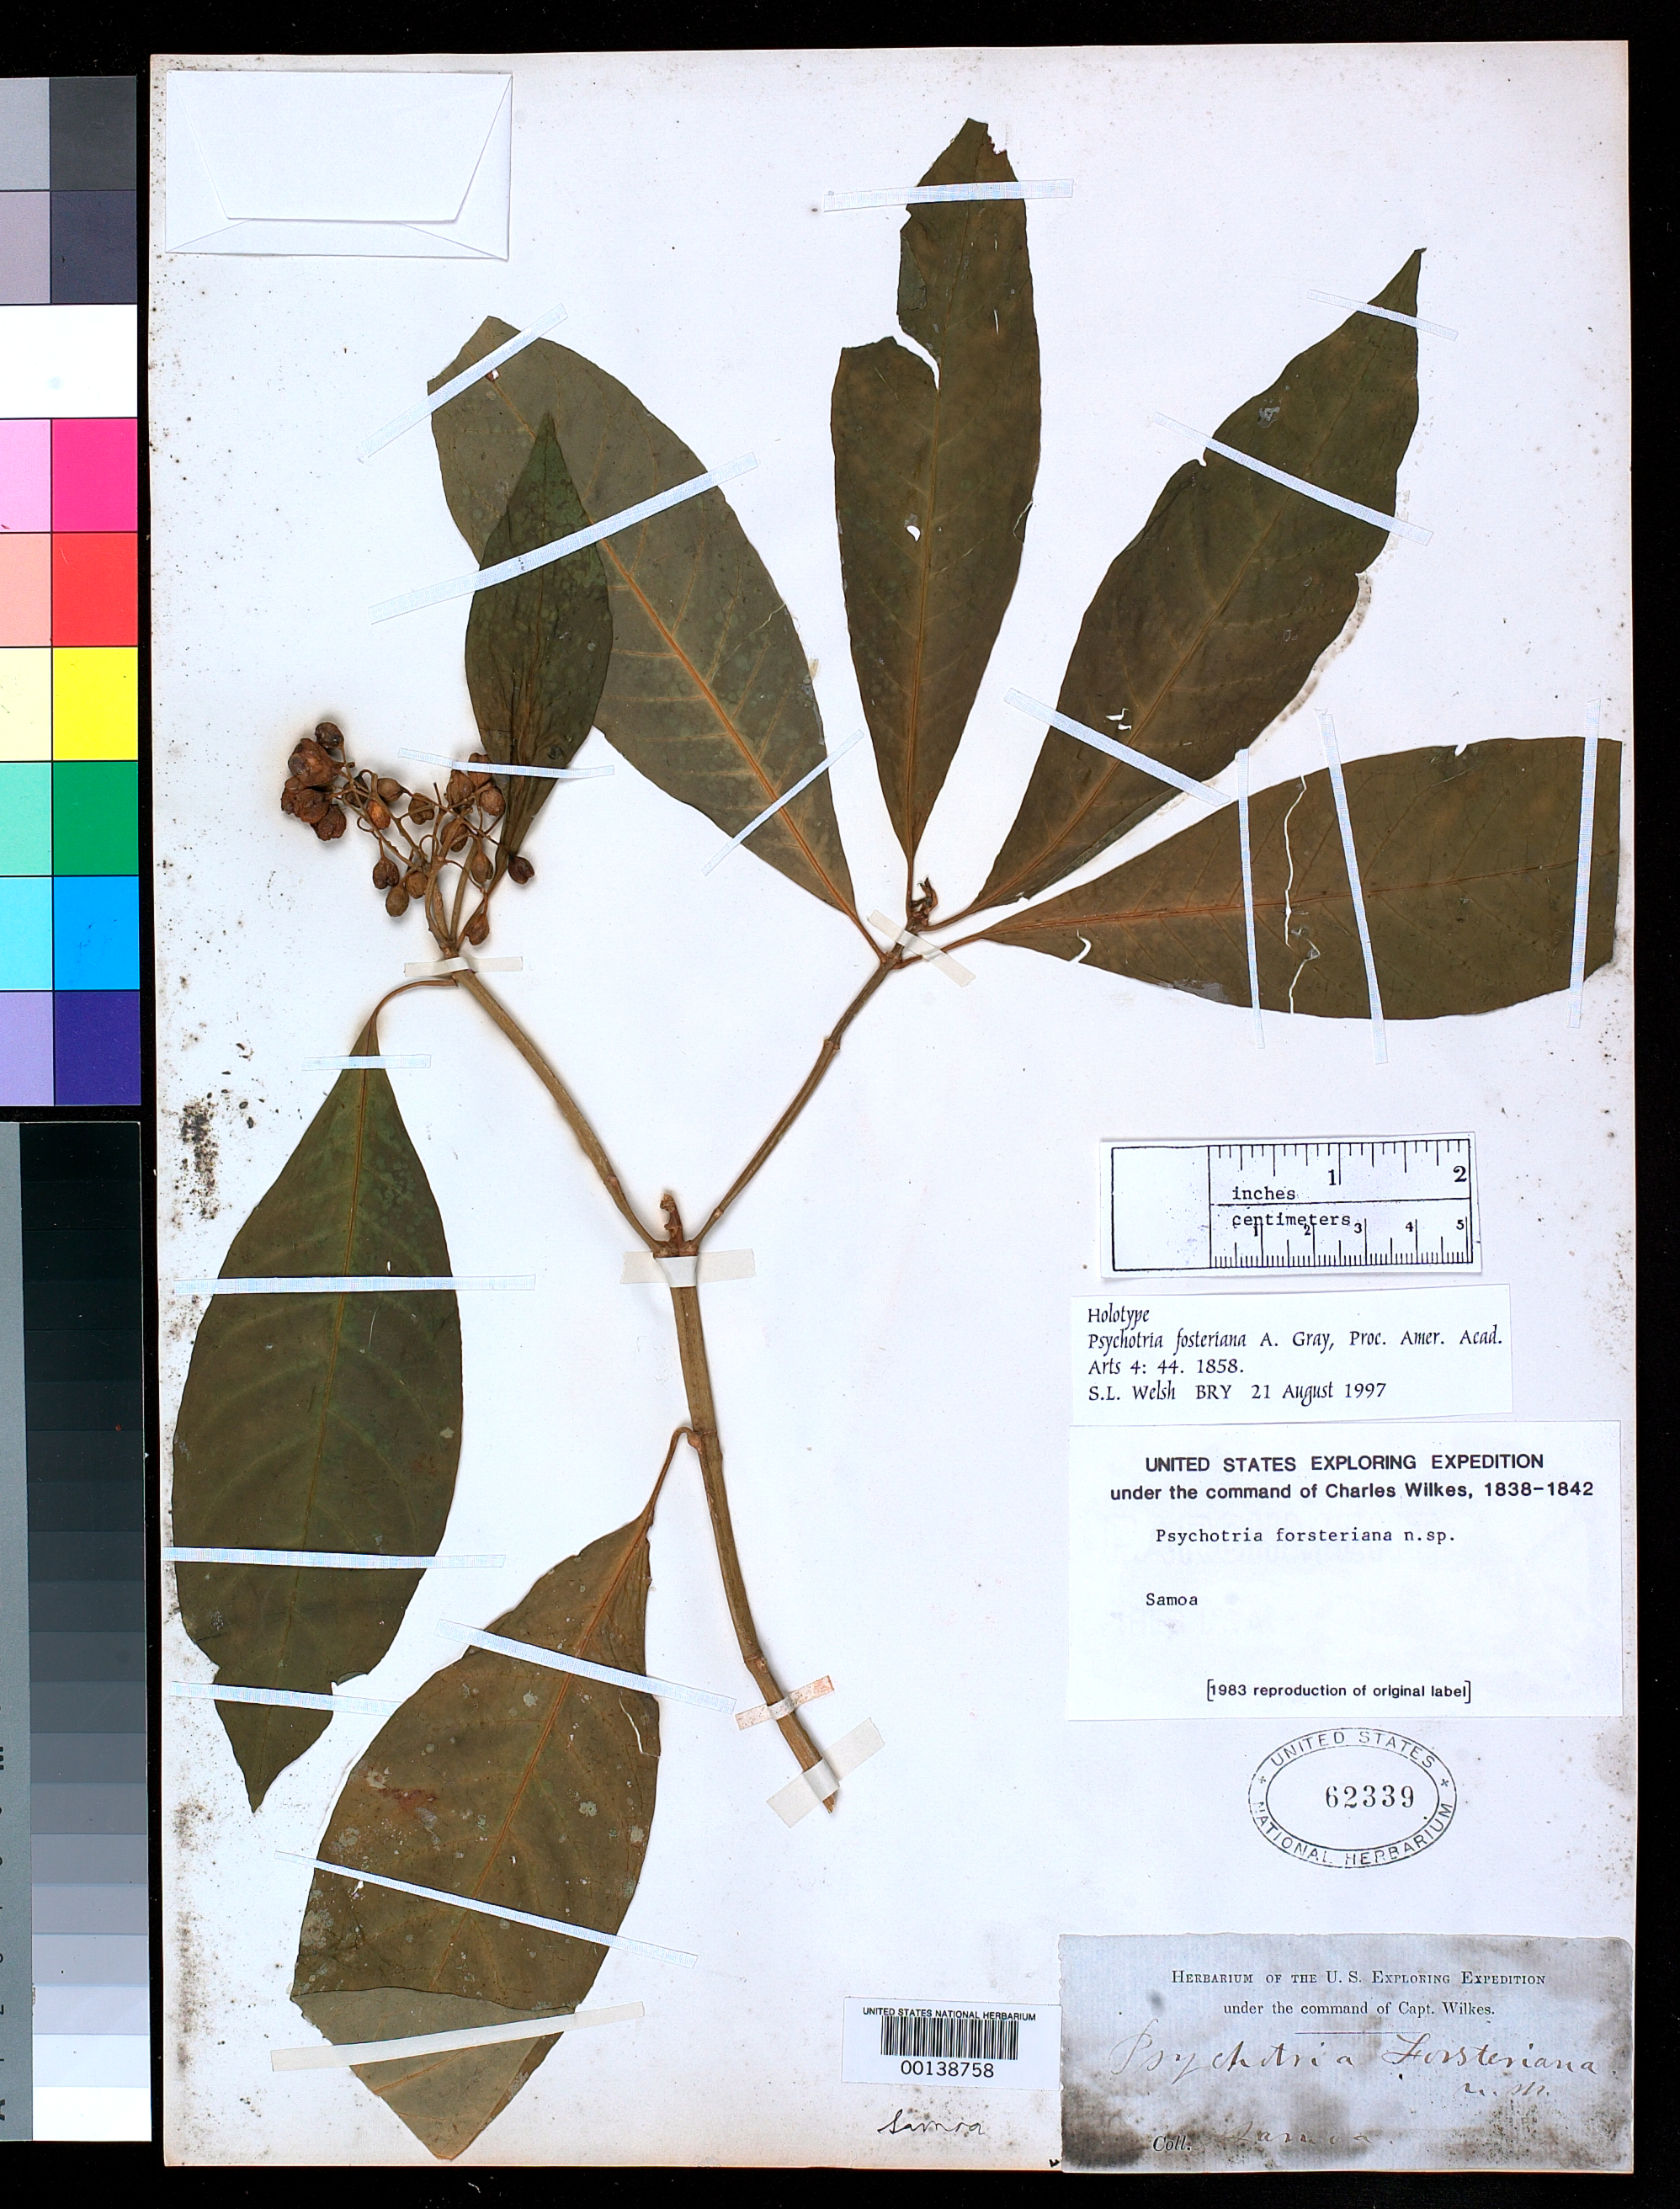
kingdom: Plantae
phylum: Tracheophyta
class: Magnoliopsida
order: Gentianales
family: Rubiaceae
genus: Psychotria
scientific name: Psychotria forsteriana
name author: A. Gray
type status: Holotype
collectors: Wilkes Explor. Exped.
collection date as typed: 1838 to -- --- 1842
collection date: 1838/1842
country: American Samoa / Samoa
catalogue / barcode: US 62339